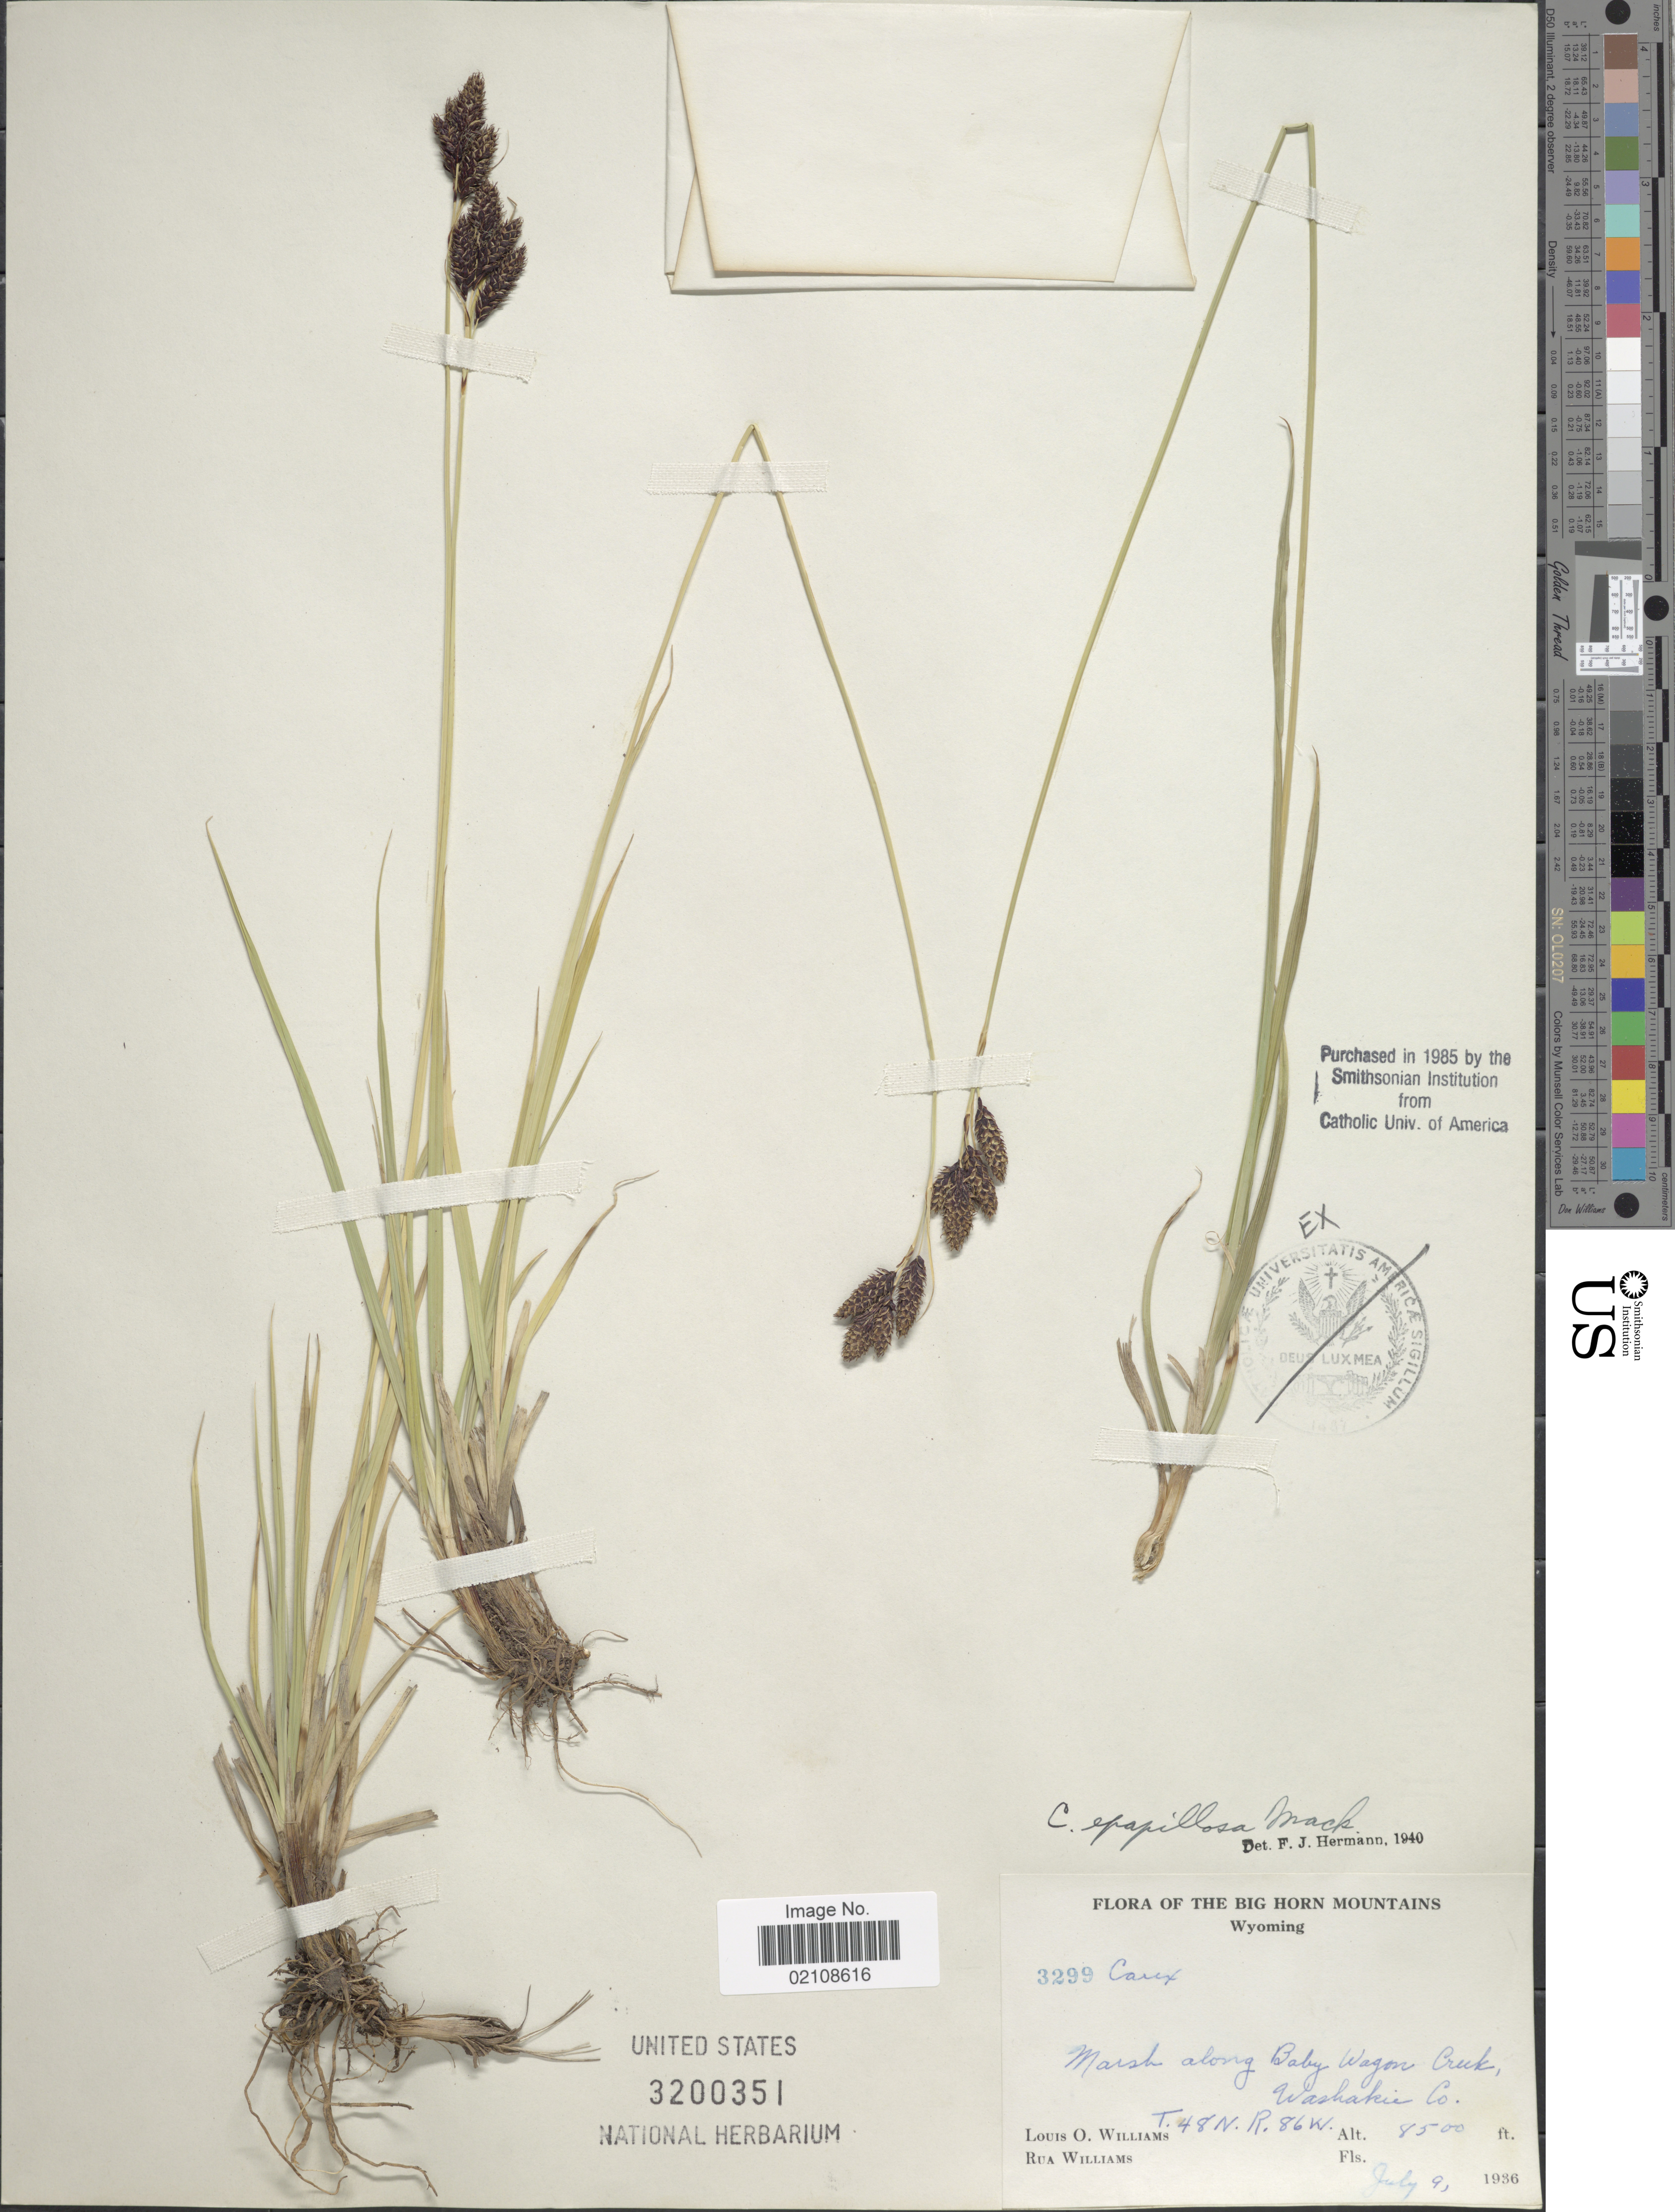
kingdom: Plantae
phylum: Tracheophyta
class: Liliopsida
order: Poales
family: Cyperaceae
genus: Carex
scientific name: Carex epapillosa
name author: Mack.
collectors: L. O. Williams & R. P. Williams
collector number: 3299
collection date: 1936-07-09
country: United States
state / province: Wyoming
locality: The Big Horn Mountains, marsh along Wagon Creek, Washakie Co., T.48N. R.86W.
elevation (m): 2591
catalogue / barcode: US 3200351